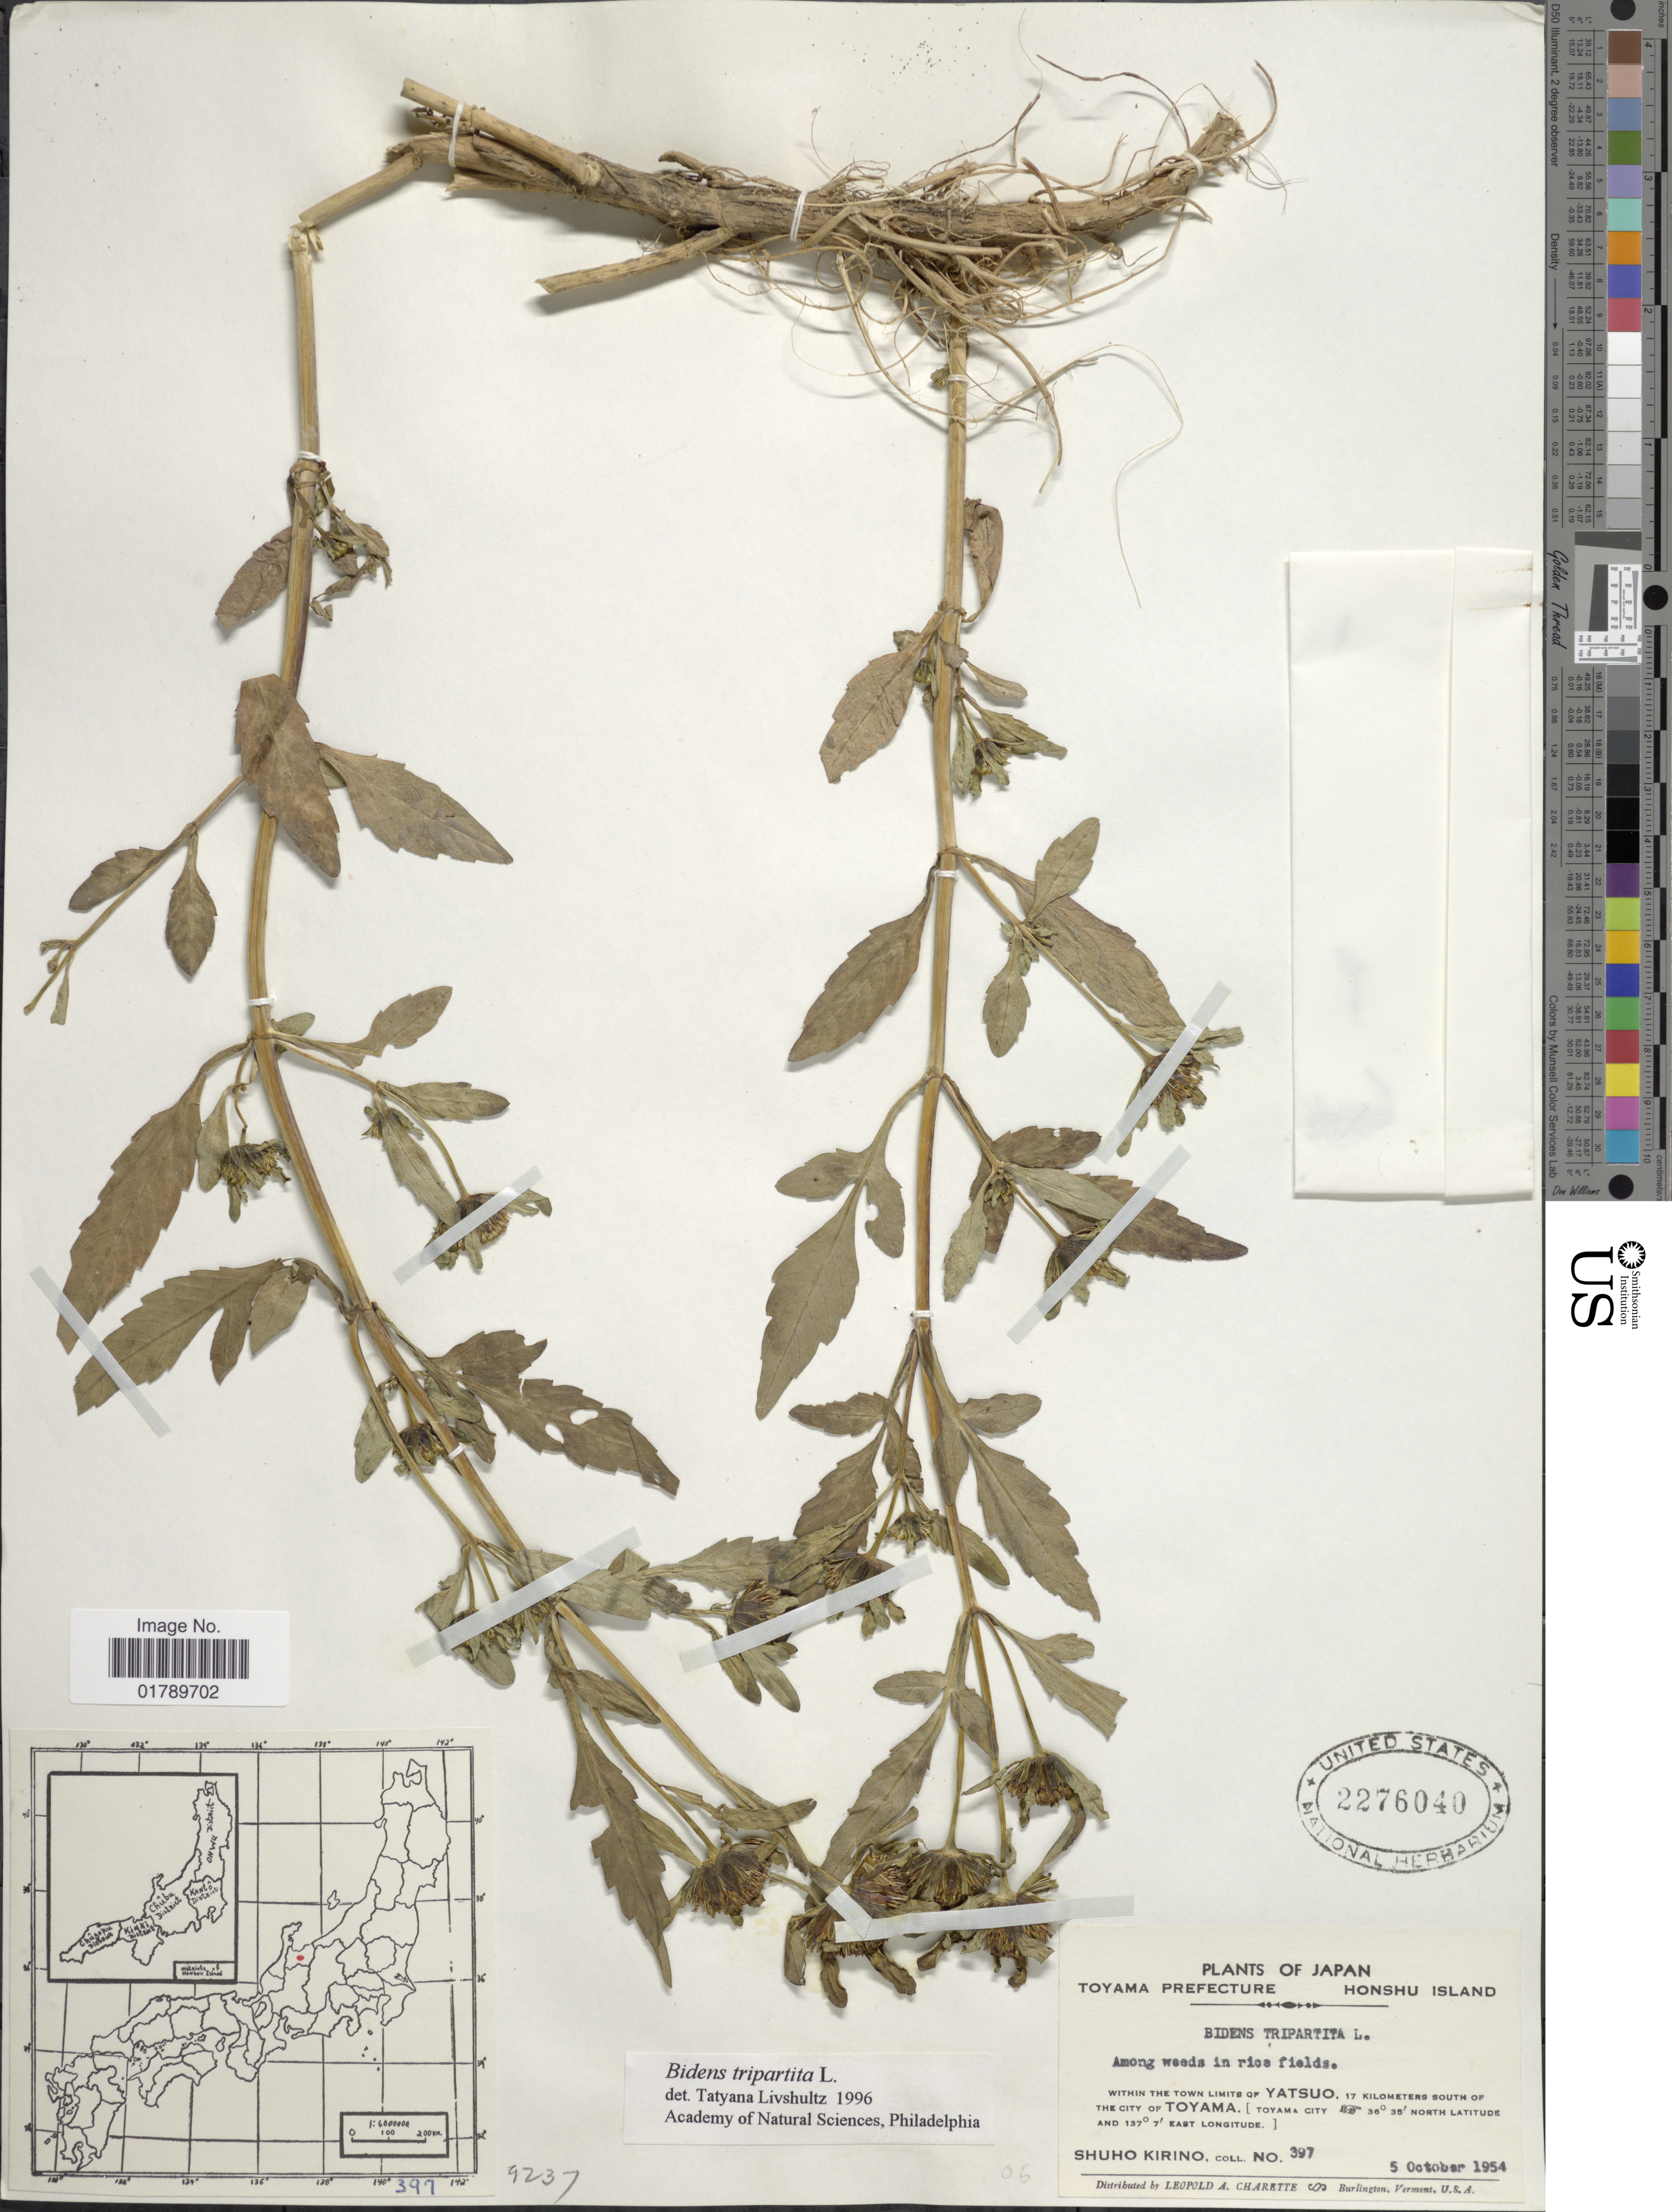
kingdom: Plantae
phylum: Tracheophyta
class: Magnoliopsida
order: Asterales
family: Asteraceae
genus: Bidens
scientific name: Bidens tripartita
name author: L.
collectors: S. Kirino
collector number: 397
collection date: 1954-10-05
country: Japan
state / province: Toyama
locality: Toyama Prefecture. Honshu Island. within the town limits of Yatsuo, 17 kilometers south of the city of Toyama, (Toyama City)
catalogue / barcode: US 2276040